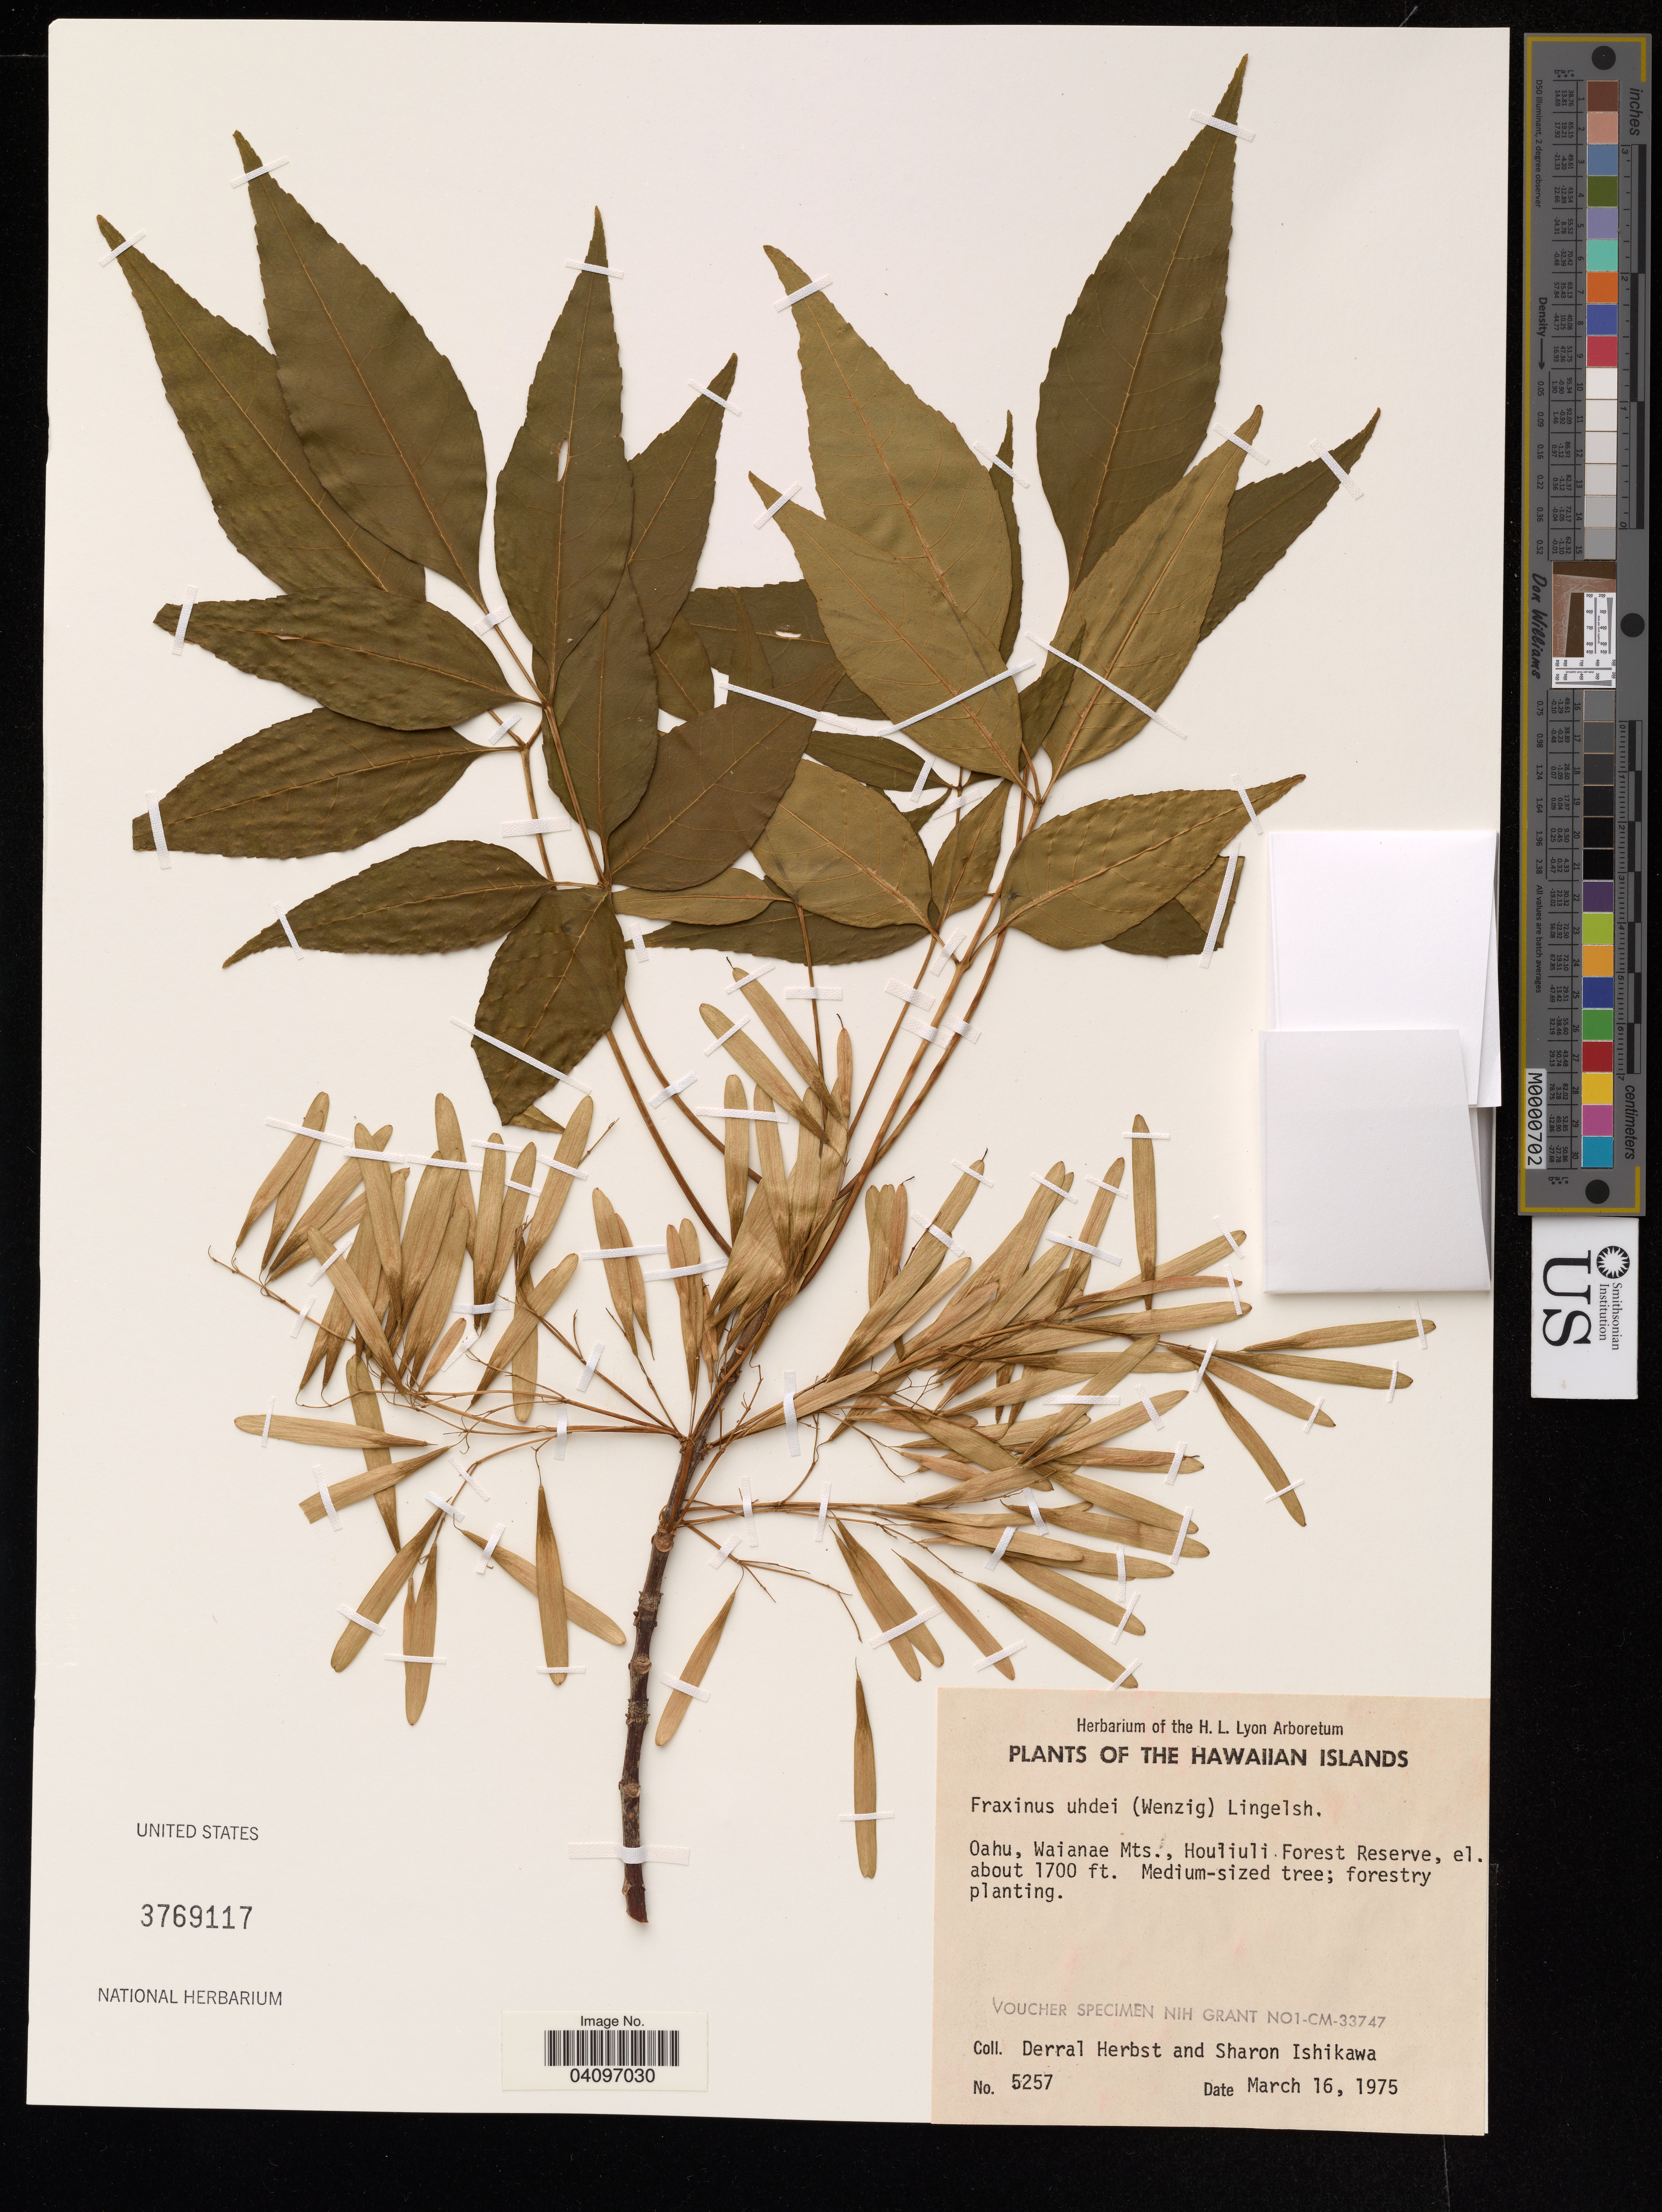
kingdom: Plantae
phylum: Tracheophyta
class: Magnoliopsida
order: Lamiales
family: Oleaceae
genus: Fraxinus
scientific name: Fraxinus uhdei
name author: (Wenz.) Lingelsh.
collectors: D. R. Herbst & S. Ishikawa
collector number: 5257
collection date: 1975-03-16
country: United States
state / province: Hawaii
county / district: Honolulu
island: Oahu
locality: O'ahu, Waianae Mts., Houliuli Forest Reserve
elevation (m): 518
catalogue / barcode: US 3769117